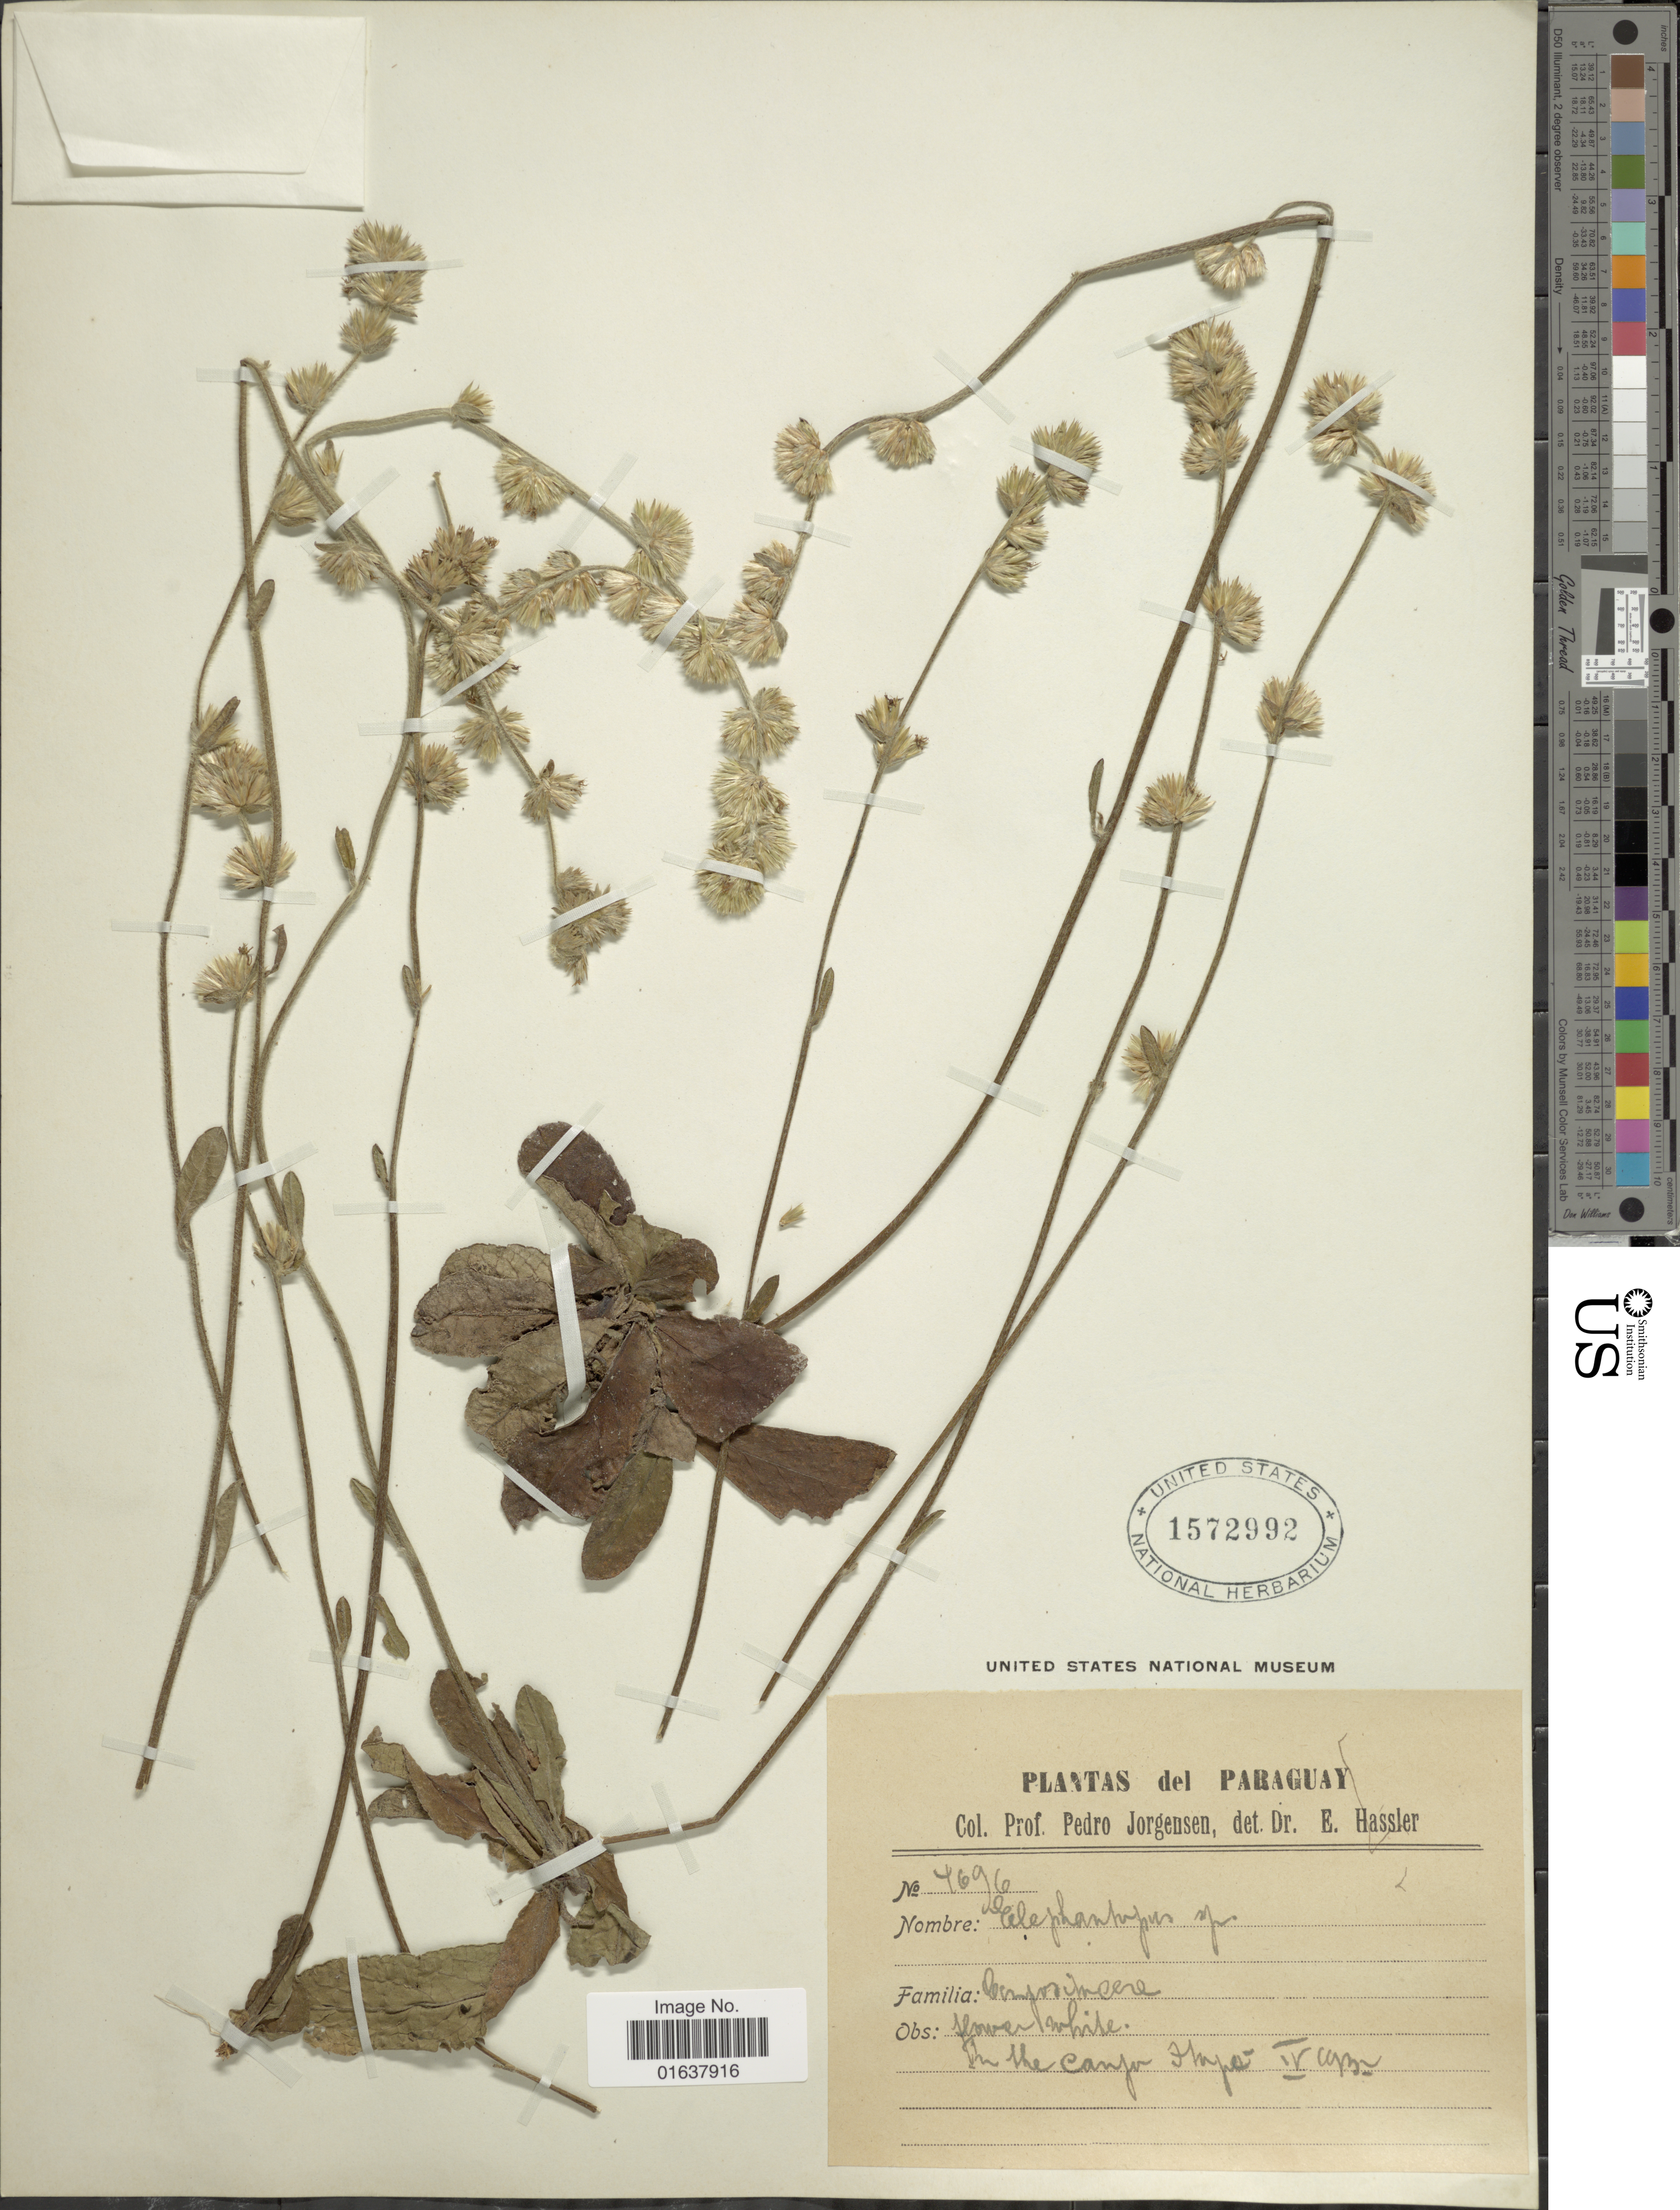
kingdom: Plantae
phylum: Tracheophyta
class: Magnoliopsida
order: Asterales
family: Asteraceae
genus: Orthopappus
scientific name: Orthopappus angustifolius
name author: (Sw.) Gleason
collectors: P. Jörgensen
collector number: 4696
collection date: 1931-04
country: Paraguay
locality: In the campo Itape.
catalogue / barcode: US 1572992